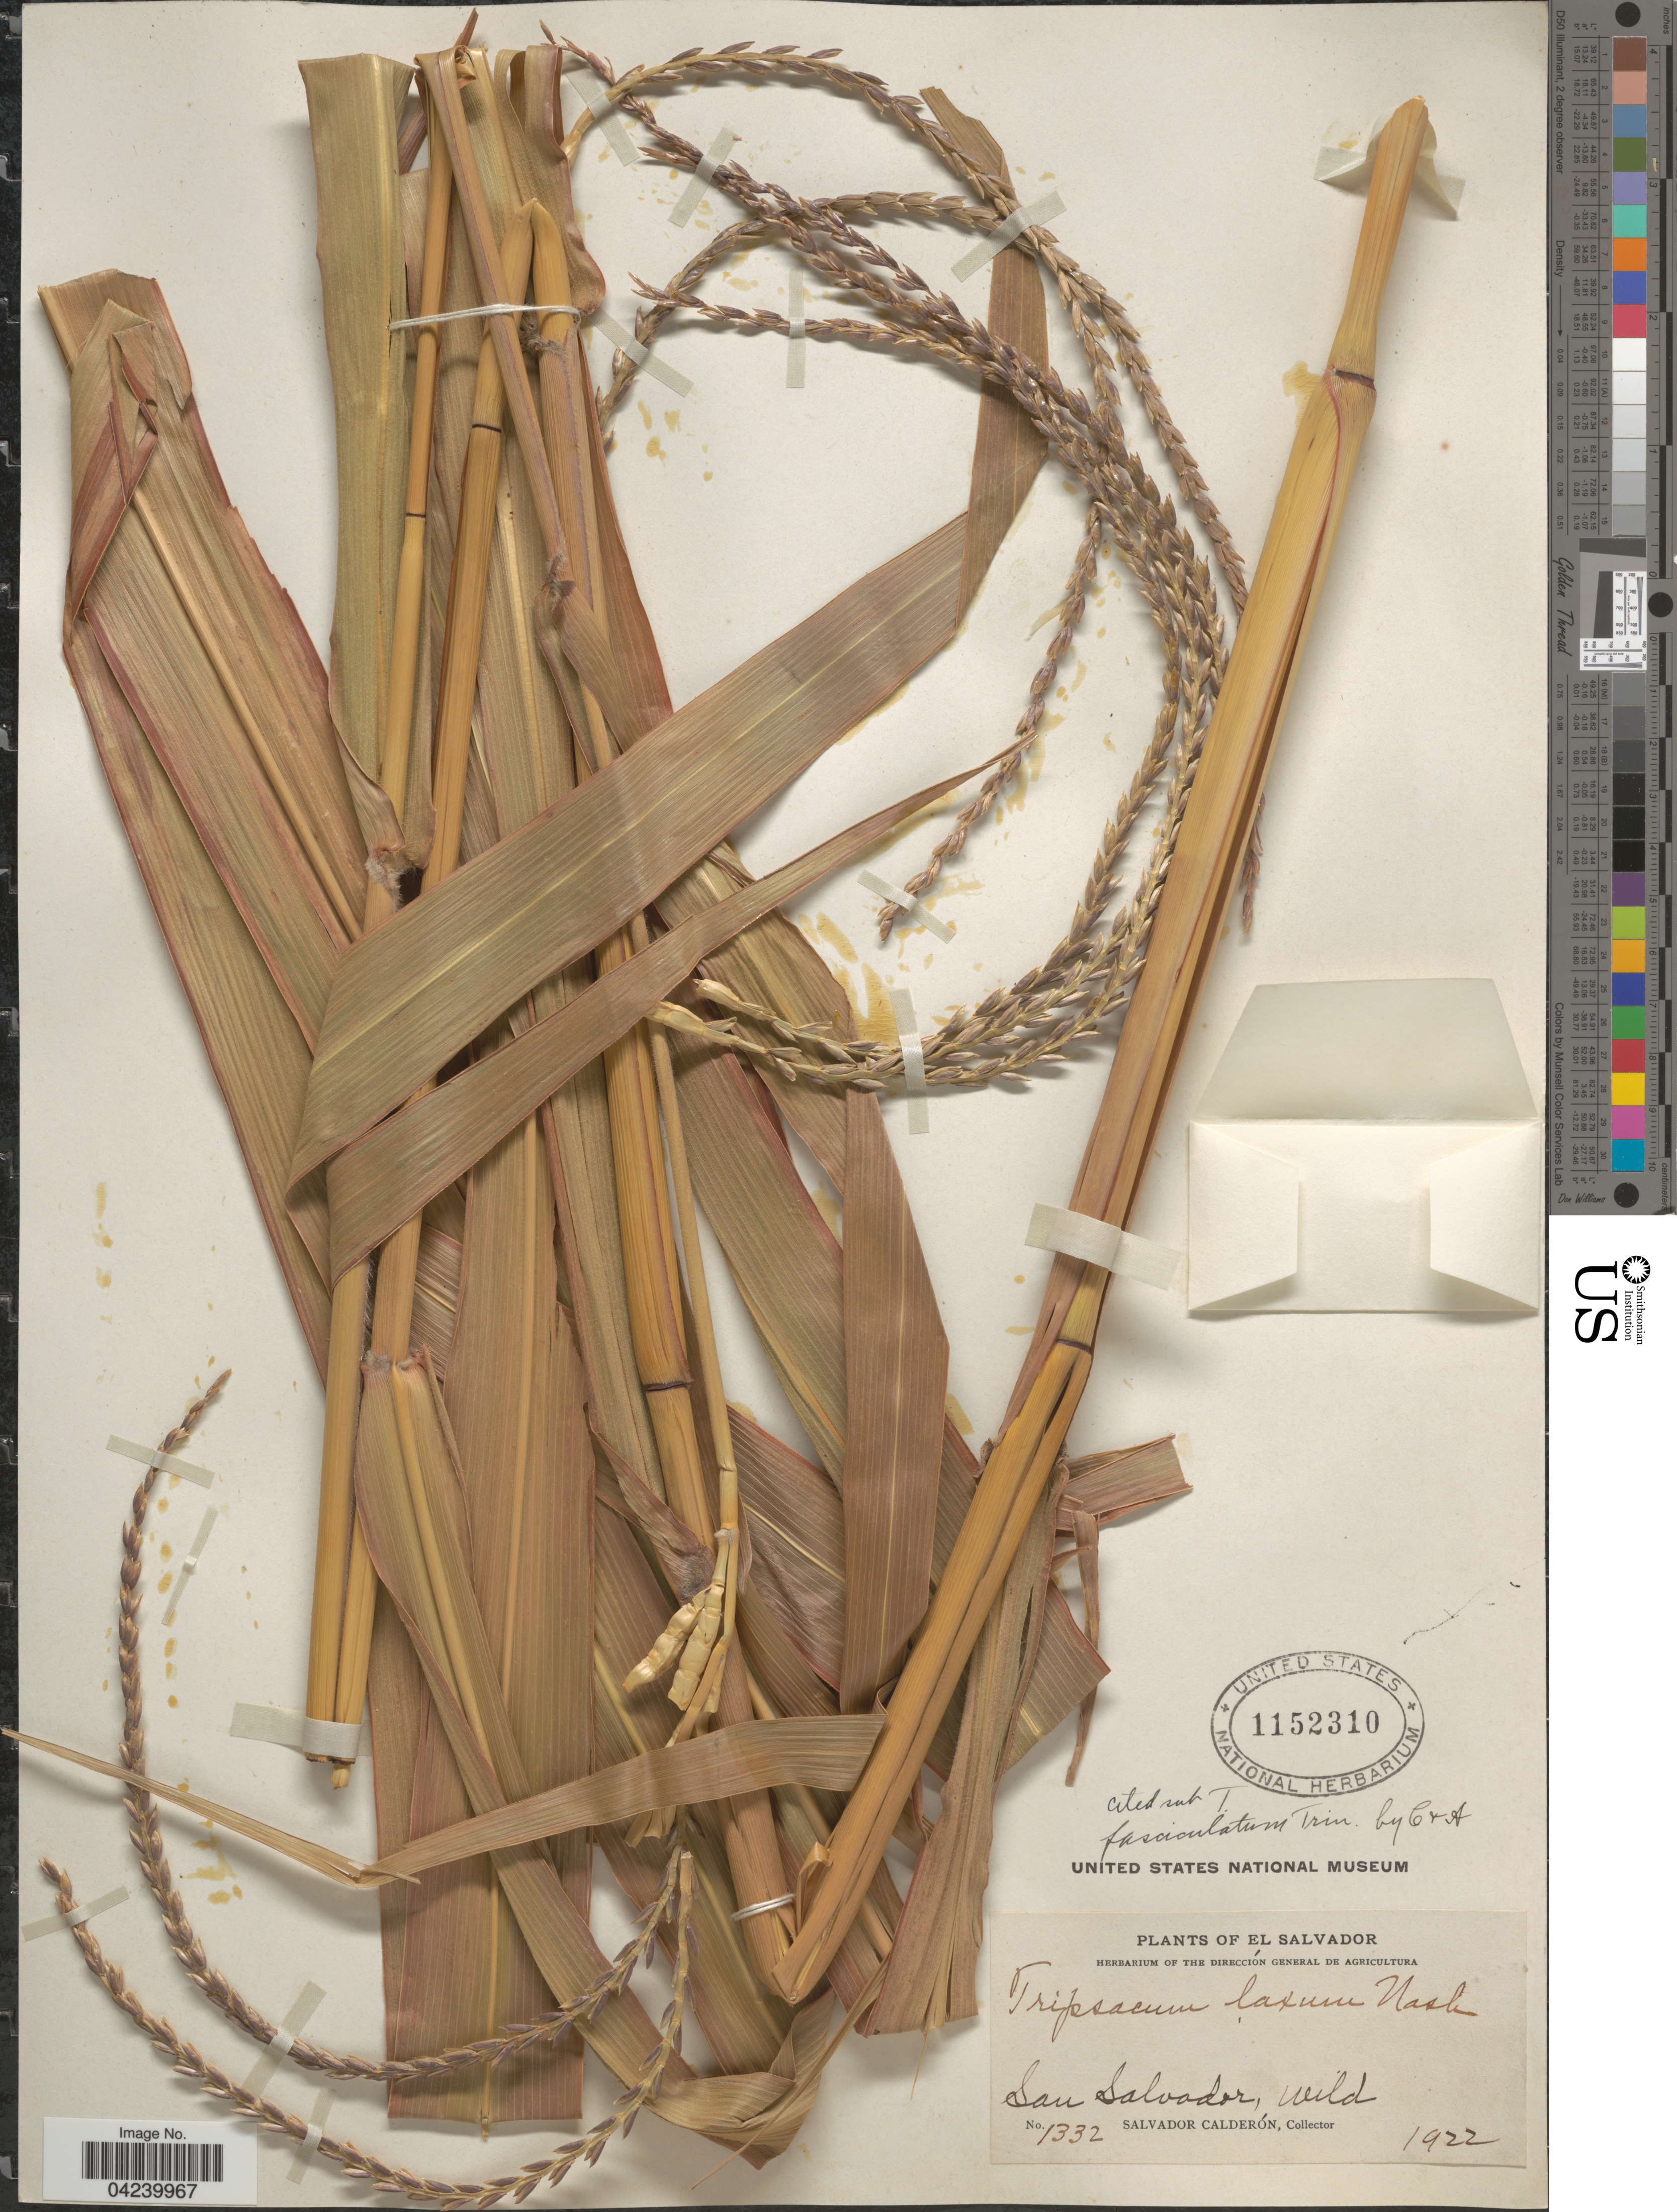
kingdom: Plantae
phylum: Tracheophyta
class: Liliopsida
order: Poales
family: Poaceae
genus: Tripsacum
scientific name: Tripsacum laxum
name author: Nash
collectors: S. Calderón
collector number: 1332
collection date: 1922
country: El Salvador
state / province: San Salvador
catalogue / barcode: US 1152310